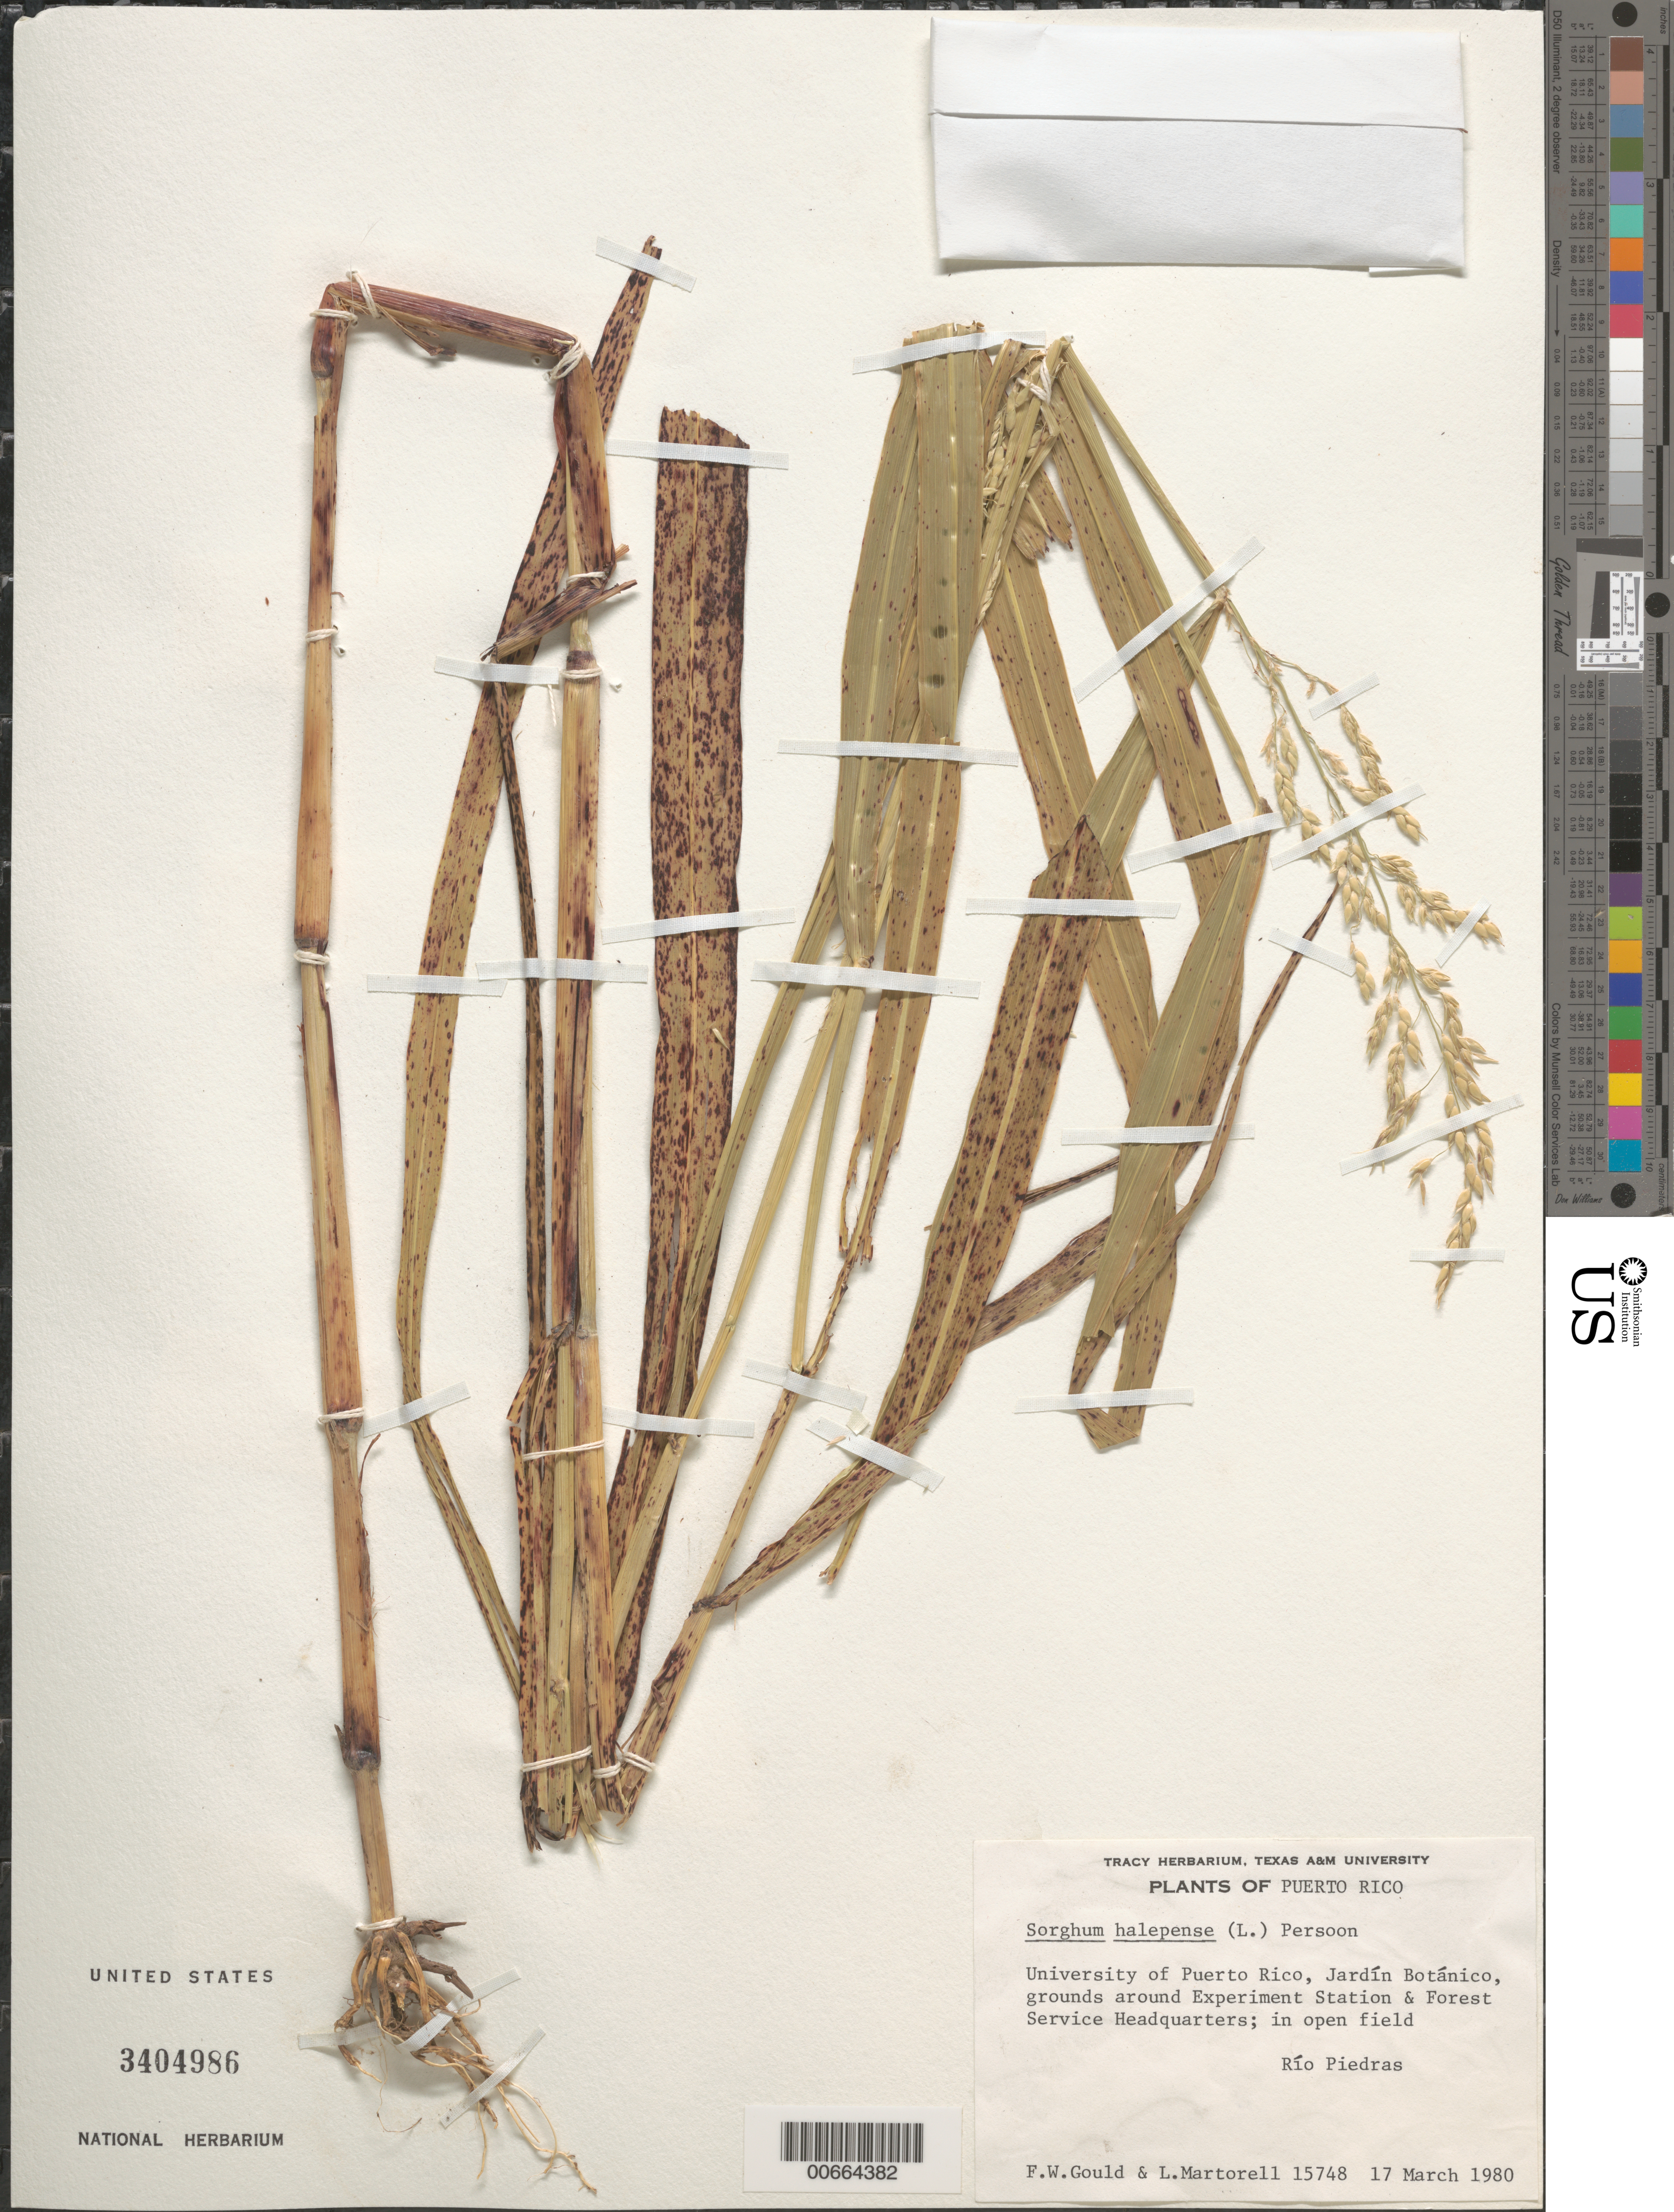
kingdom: Plantae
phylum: Tracheophyta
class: Liliopsida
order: Poales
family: Poaceae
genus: Sorghum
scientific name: Sorghum halepense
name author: (L.) Pers.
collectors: F. W. Gould & L. Martorell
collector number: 15748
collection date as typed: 17 Mar 1980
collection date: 1980-03-17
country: Puerto Rico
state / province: San Juan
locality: Univ. of P.R., Jardín Botánico, grounds around Exp. Station & Forest Service Headquarters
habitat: In open field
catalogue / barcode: US 3404986